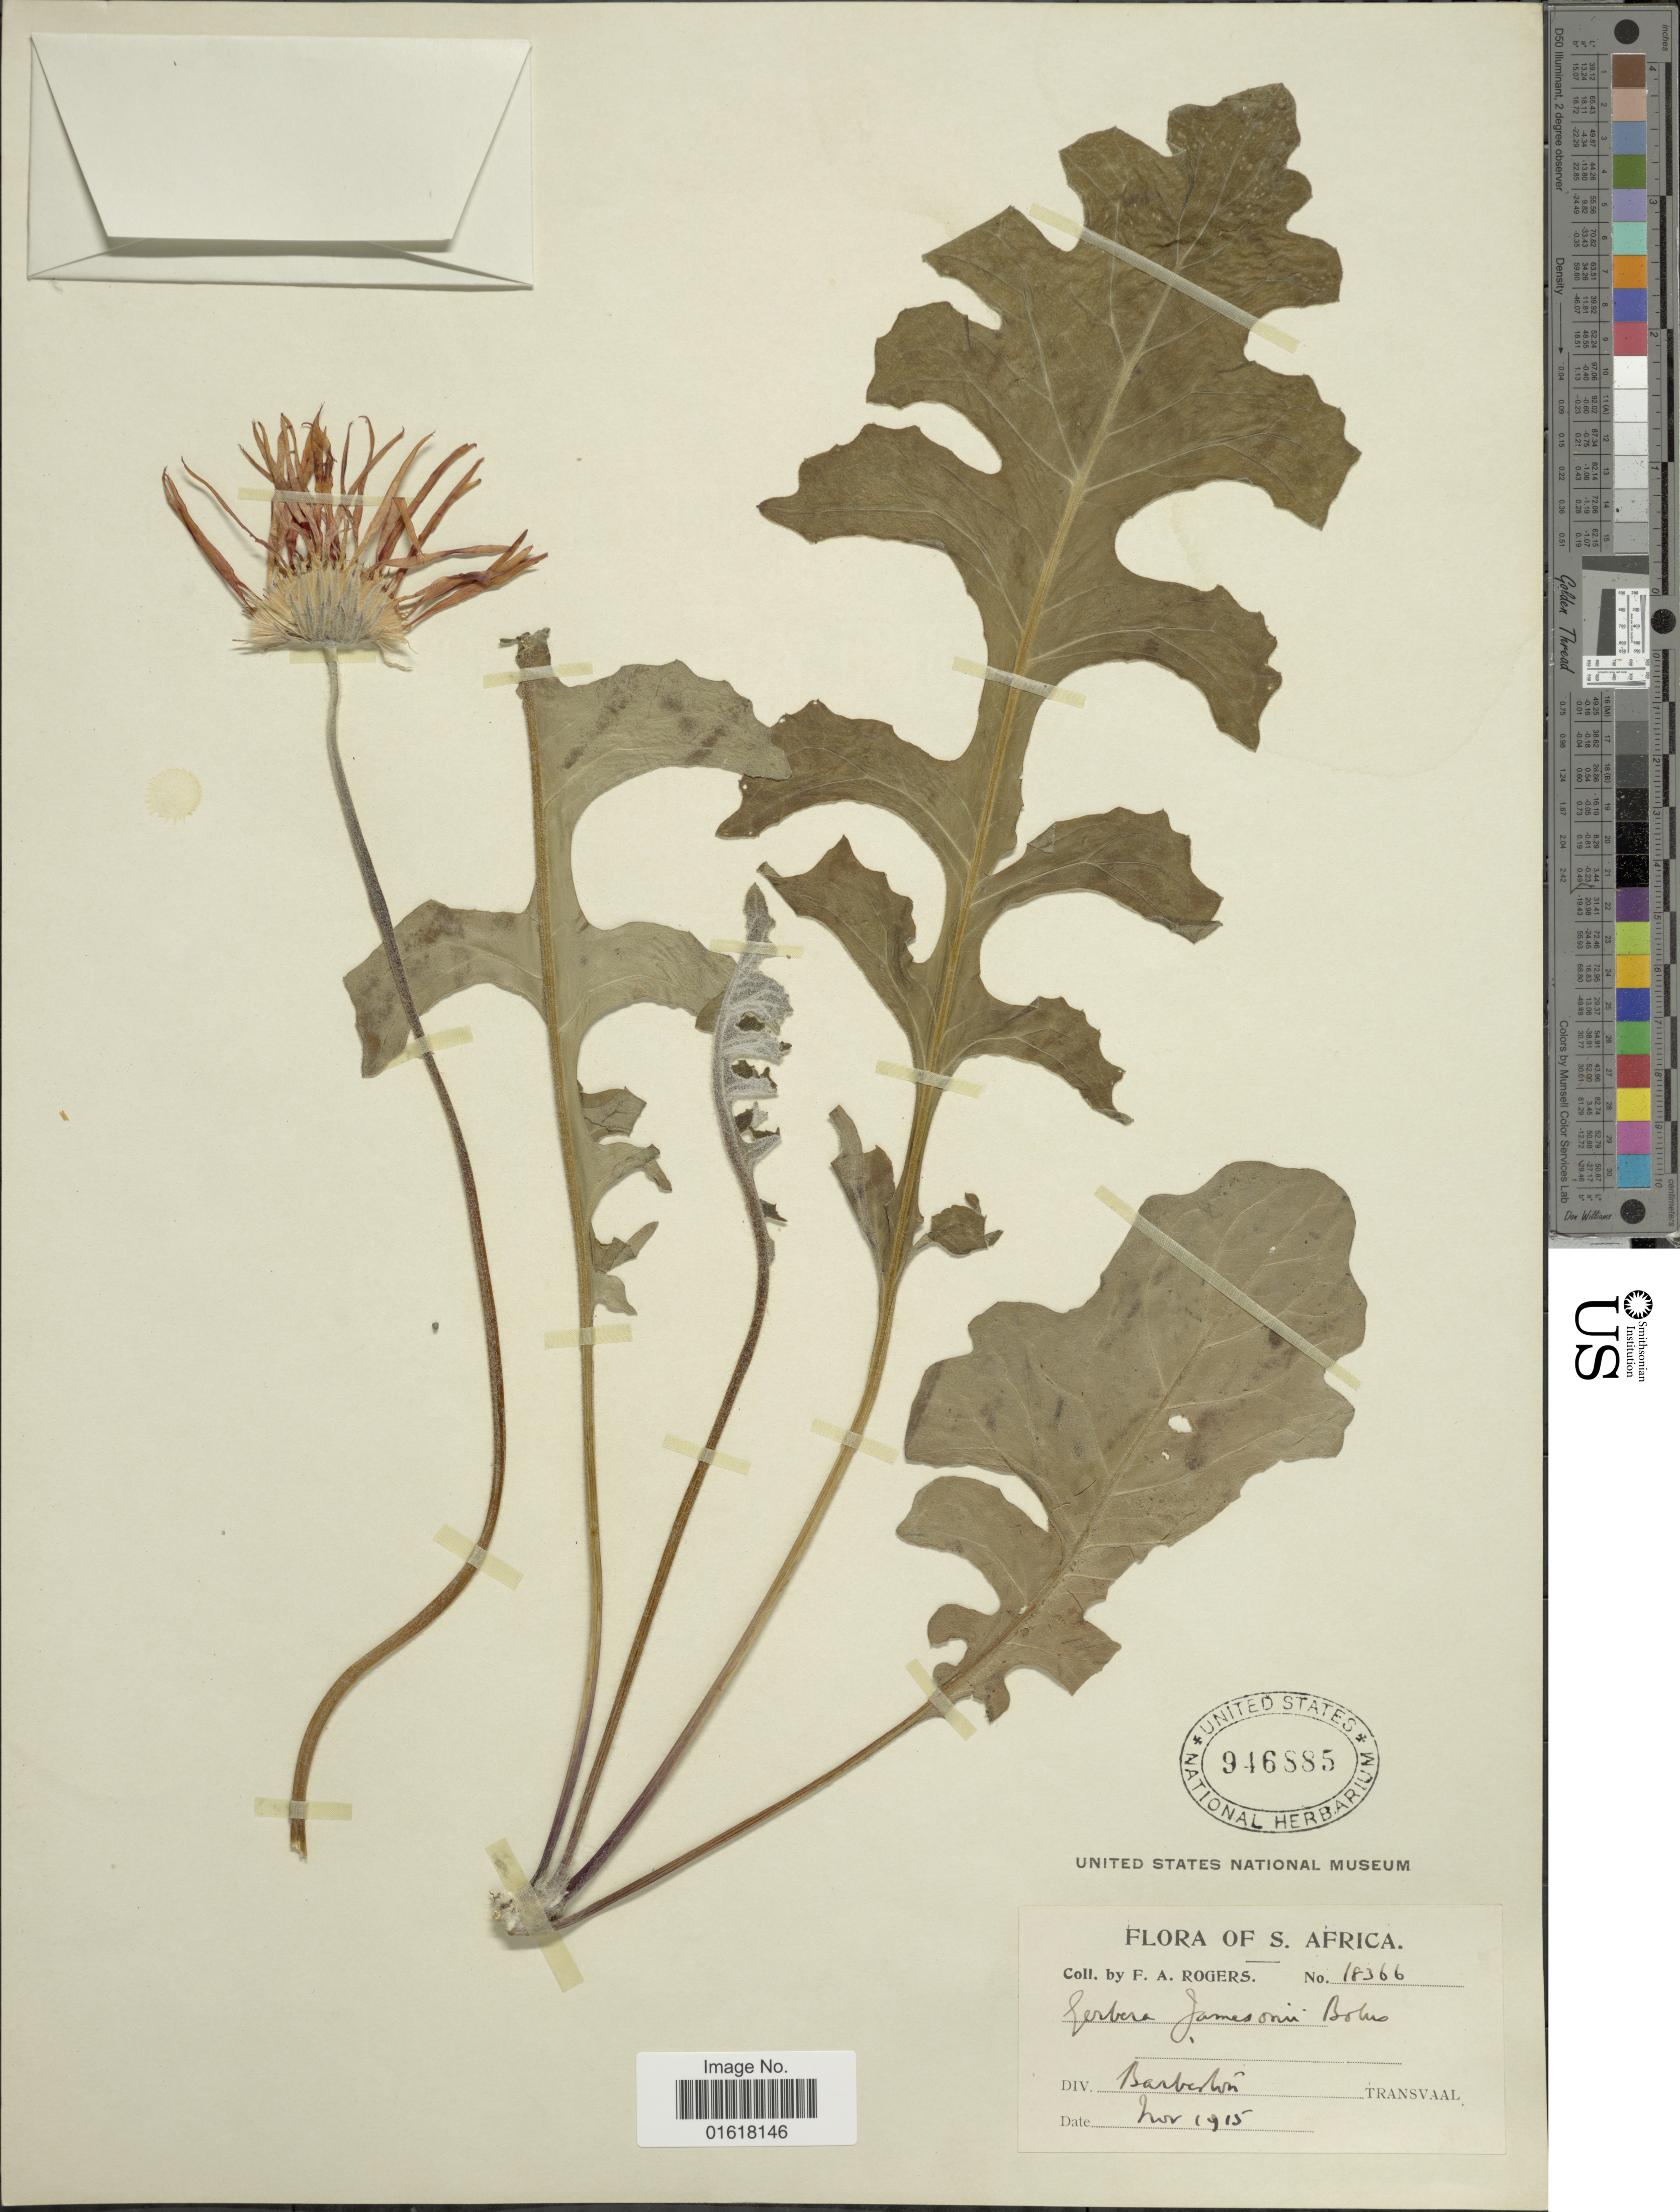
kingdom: Plantae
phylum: Tracheophyta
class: Magnoliopsida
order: Asterales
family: Asteraceae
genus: Gerbera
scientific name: Gerbera jamesonii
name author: Bolus ex Hook. f.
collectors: F. A. Rogers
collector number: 18366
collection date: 1915-11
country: South Africa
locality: S. Africa. Div. Barberton, Transvaal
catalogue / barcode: US 946885